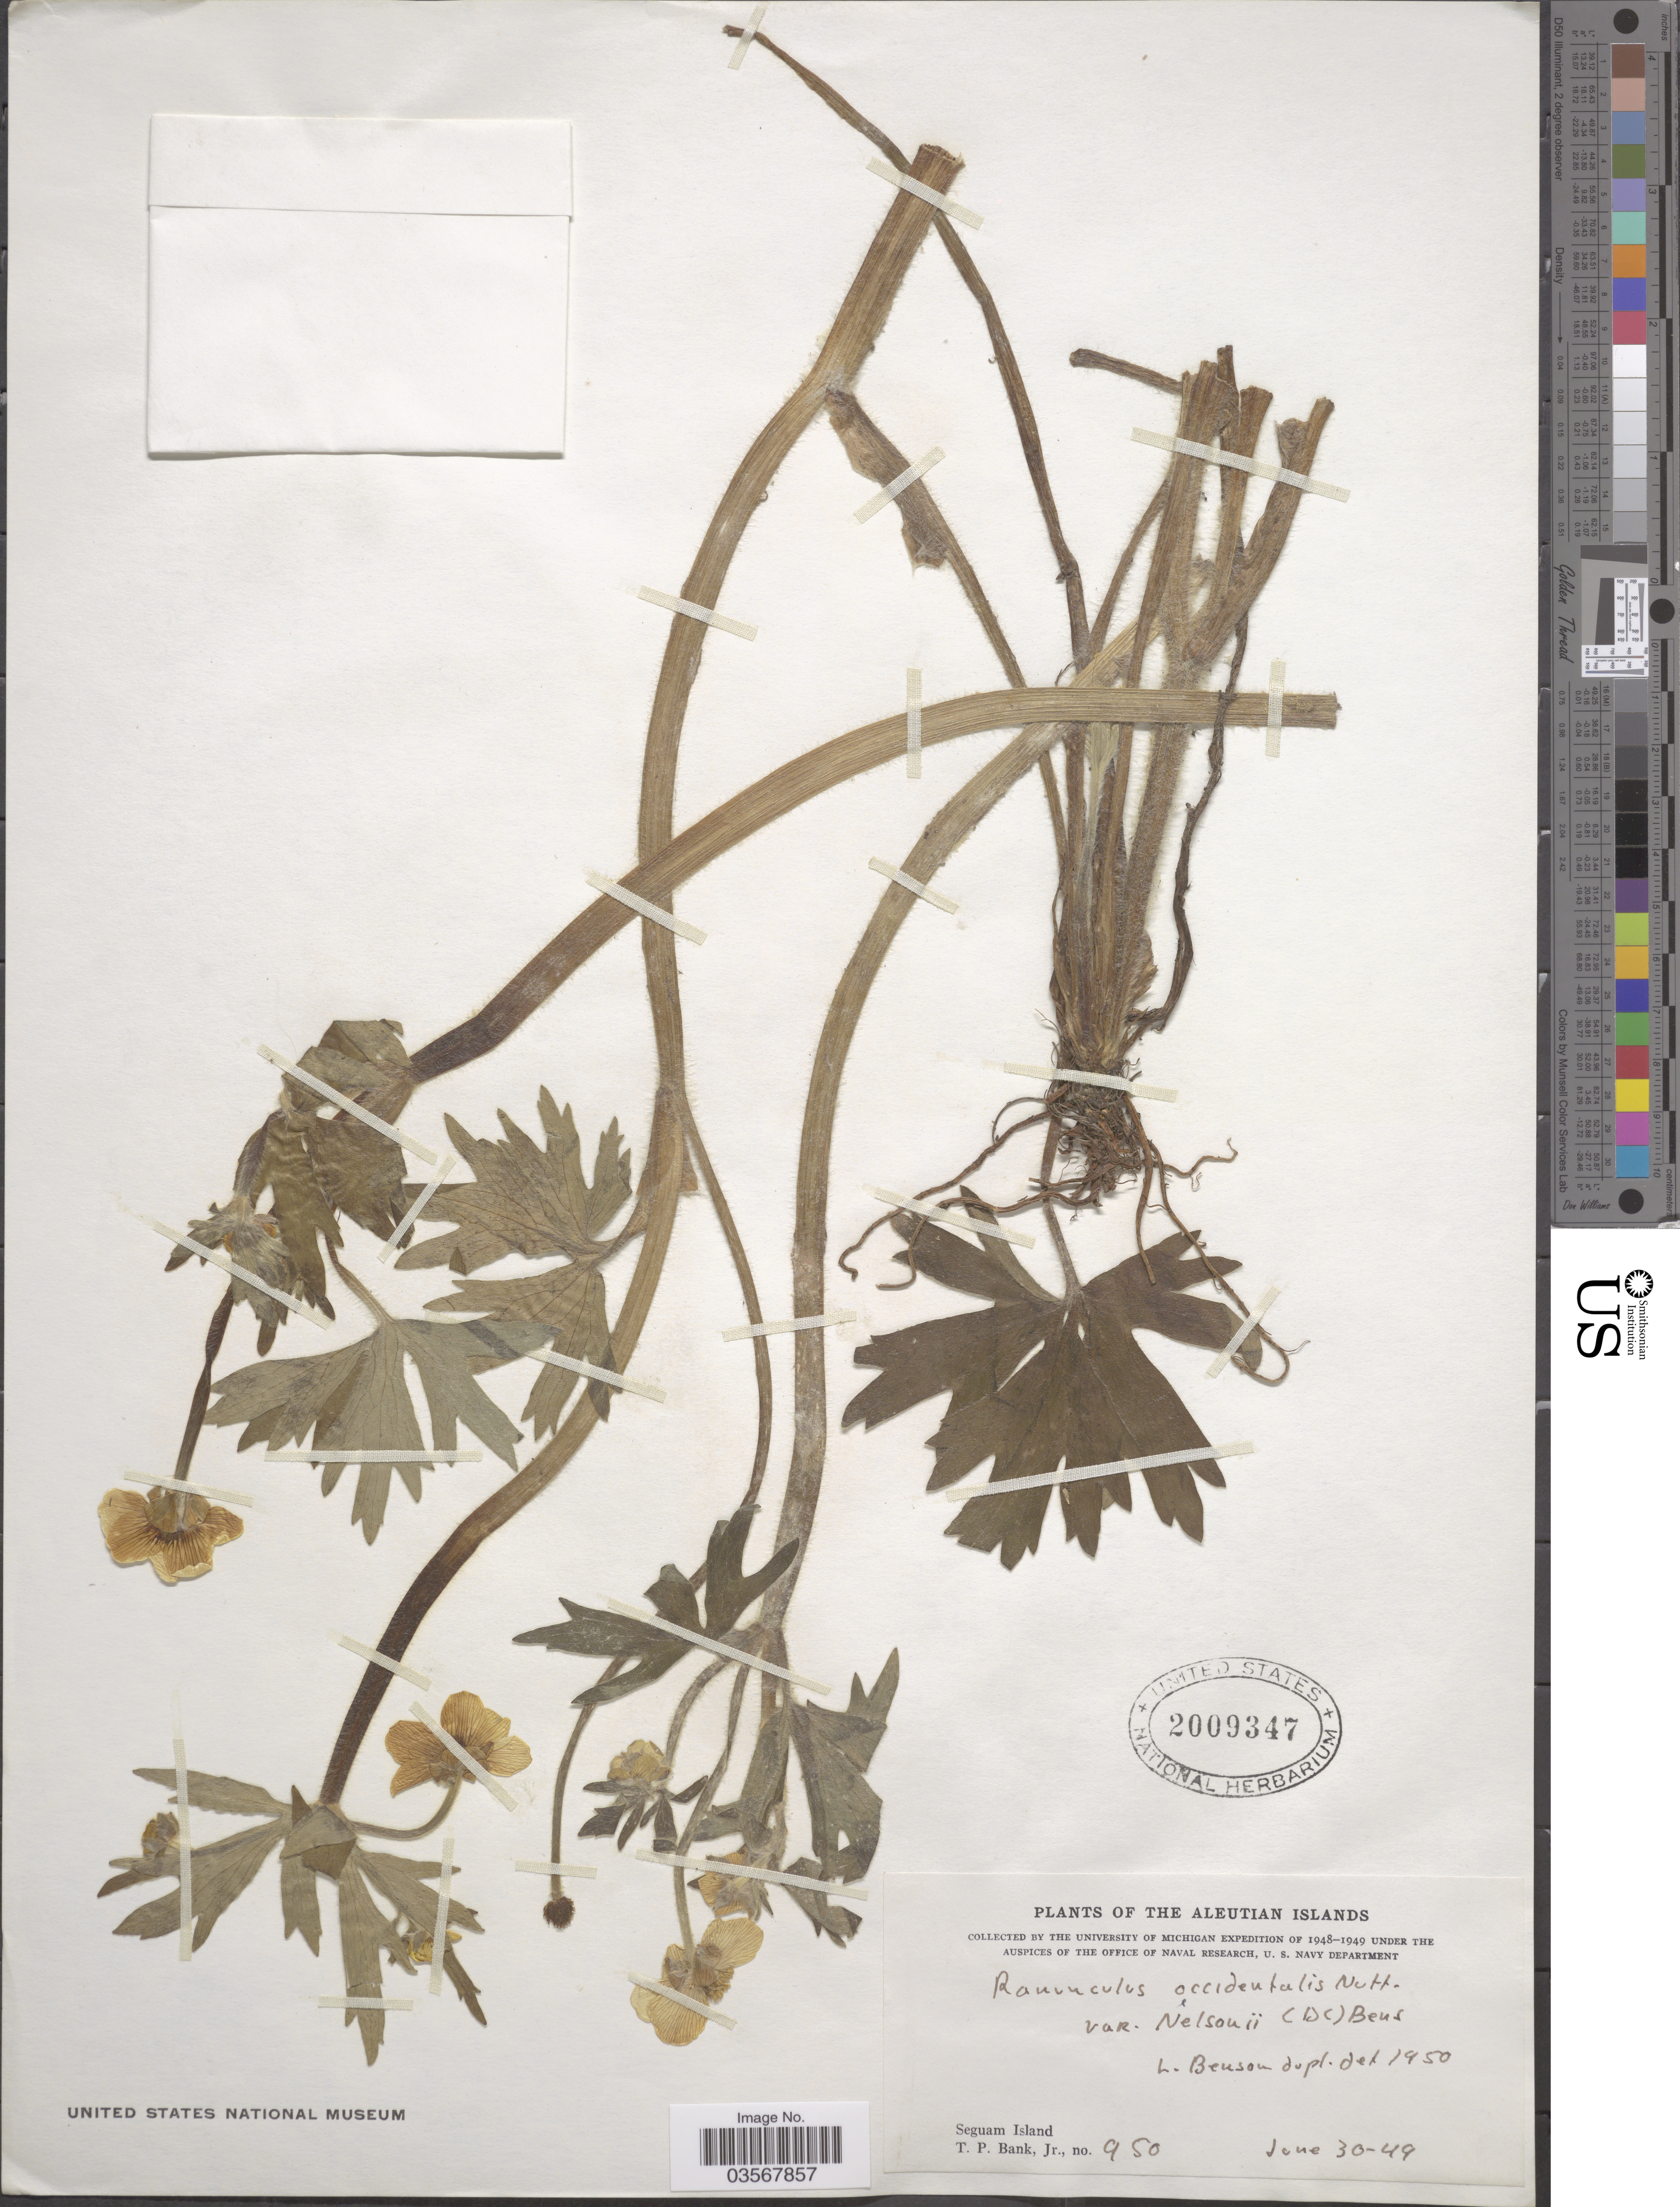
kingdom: Plantae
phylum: Tracheophyta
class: Magnoliopsida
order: Ranunculales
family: Ranunculaceae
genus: Ranunculus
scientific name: Ranunculus occidentalis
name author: Nutt.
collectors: T. Bank Jr.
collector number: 950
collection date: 1949-06-30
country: United States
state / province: Alaska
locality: Aleutian Islands. Seguam Island.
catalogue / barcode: US 2009347